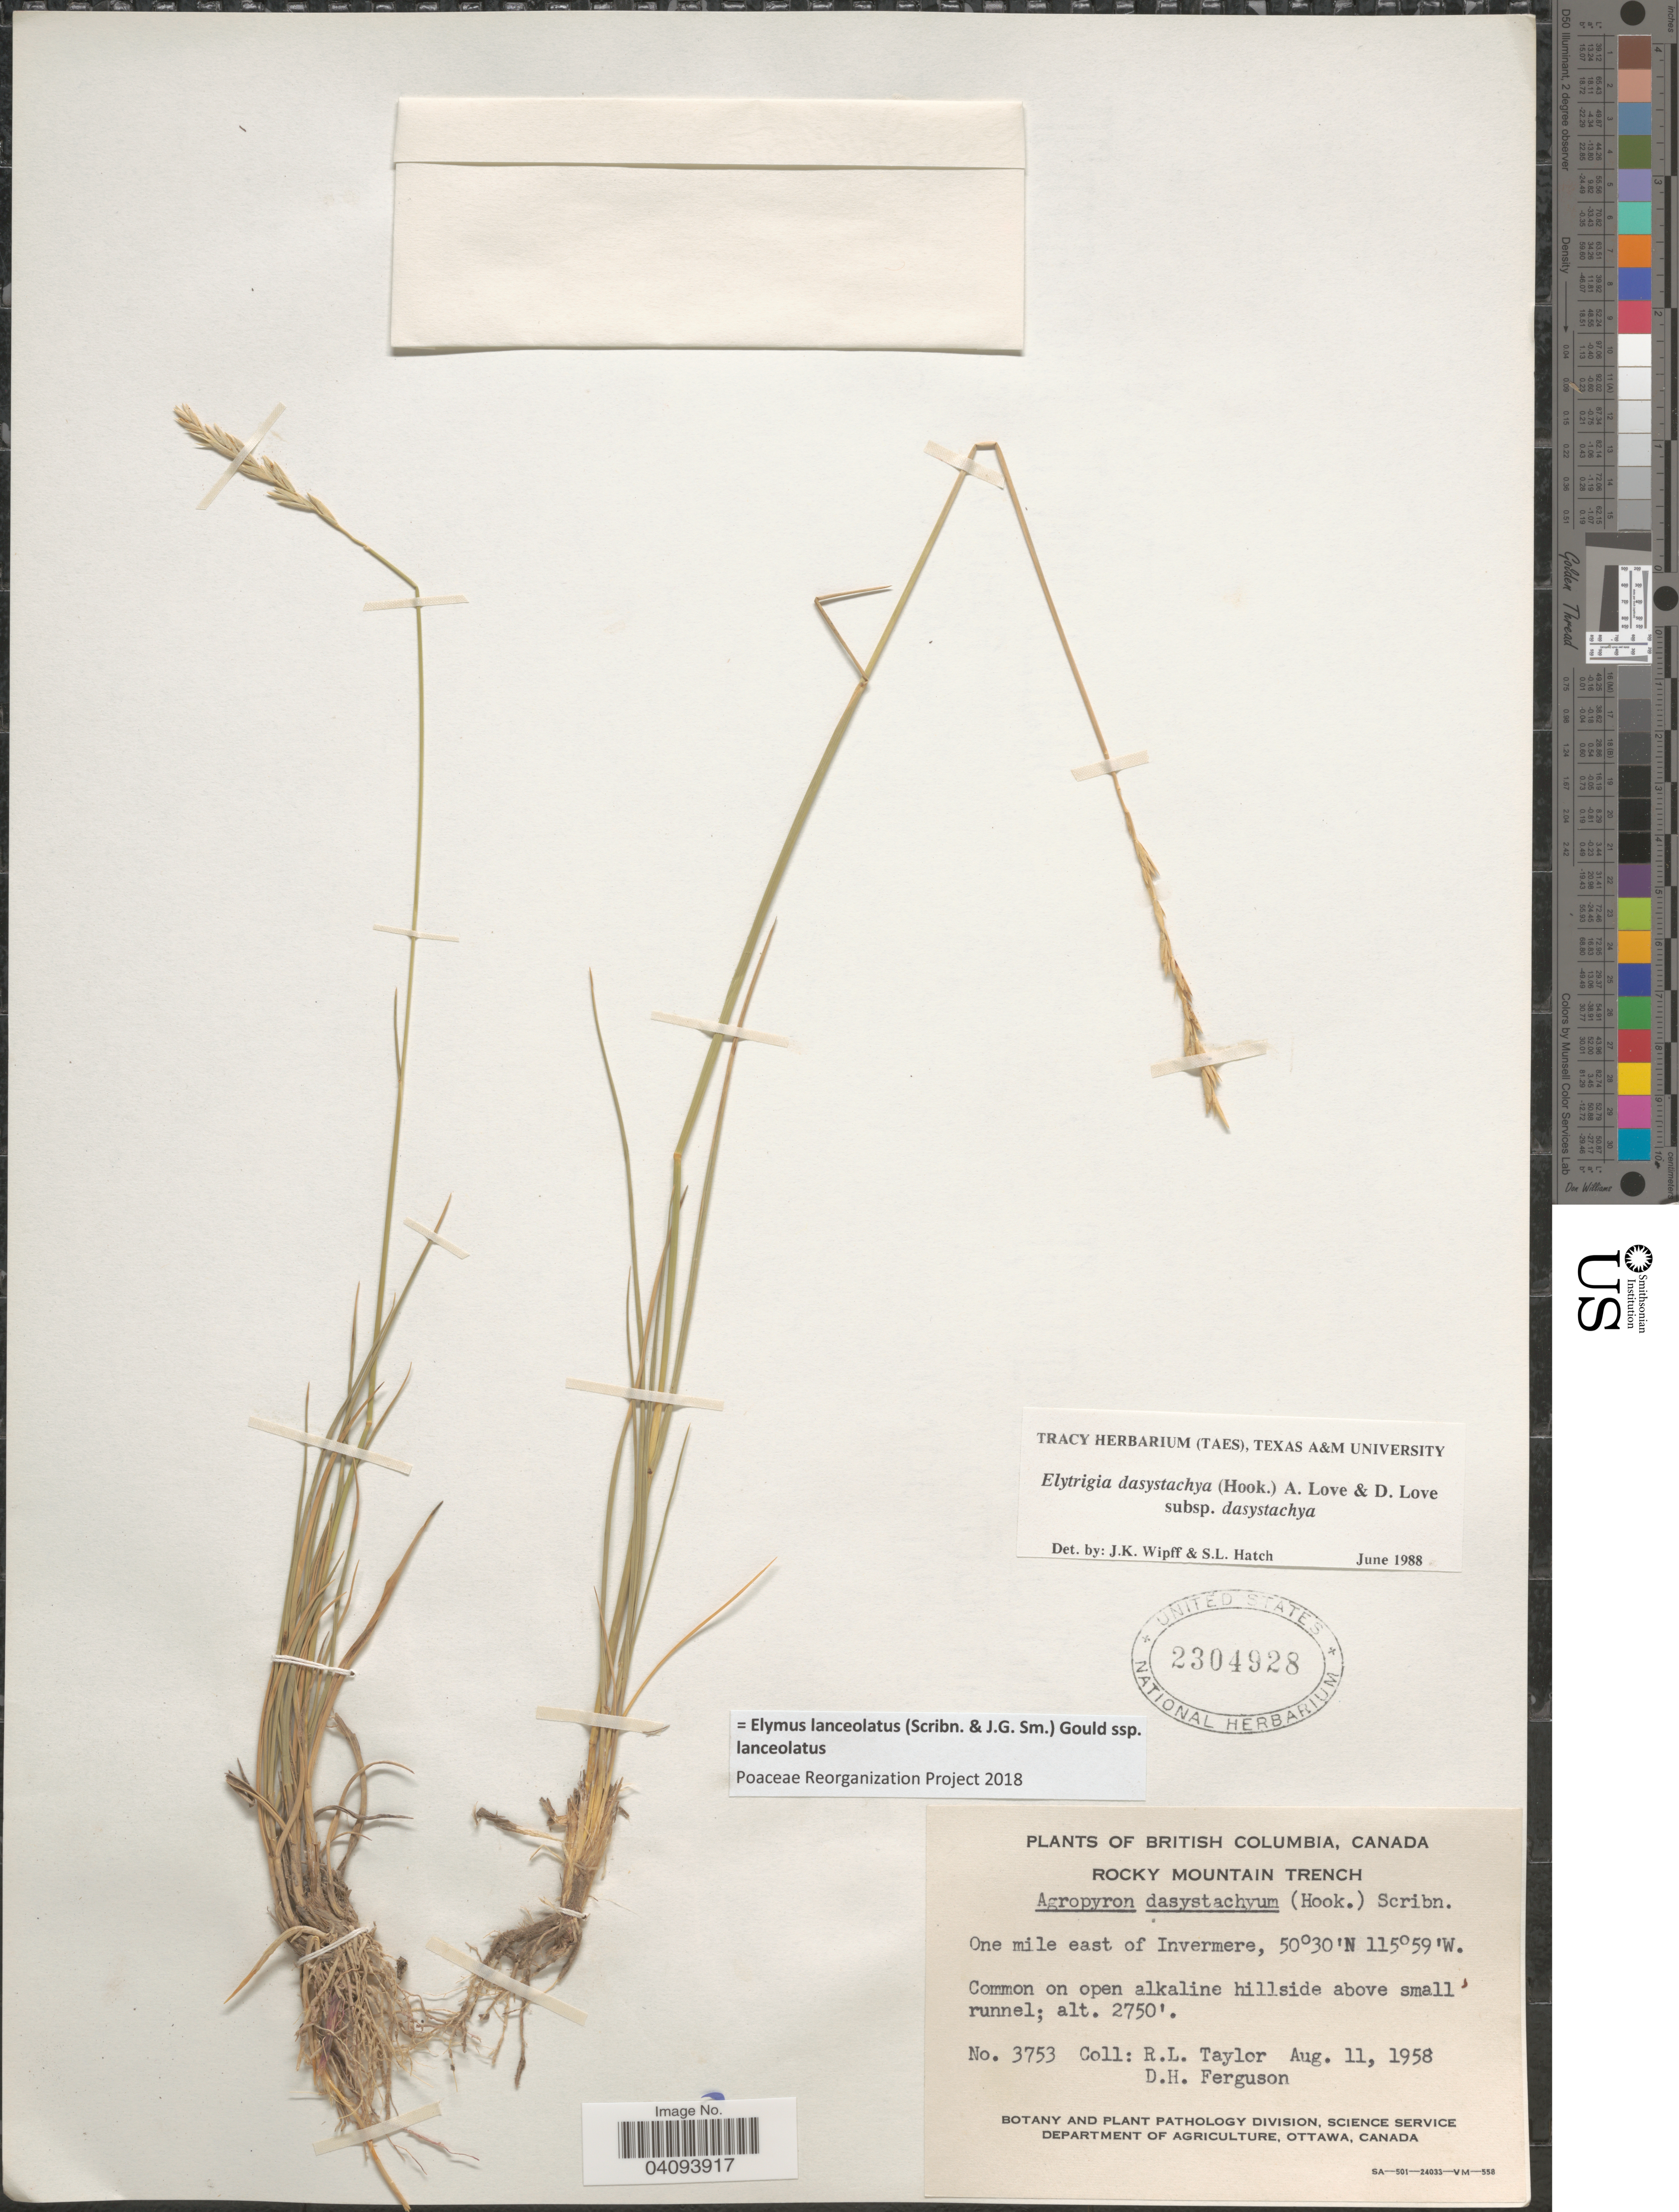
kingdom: Plantae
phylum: Tracheophyta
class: Liliopsida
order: Poales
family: Poaceae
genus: Elymus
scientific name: Elymus lanceolatus subsp. lanceolatus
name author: (Scribn. & J.G. Sm.) Gould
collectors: R. Taylor & D. Ferguson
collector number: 3753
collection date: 1958-08-11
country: Canada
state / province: British Columbia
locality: Rocky Mountain Trench. One mile east of Invermere. On open alkaline hillside above small runnel.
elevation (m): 838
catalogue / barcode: US 2304928